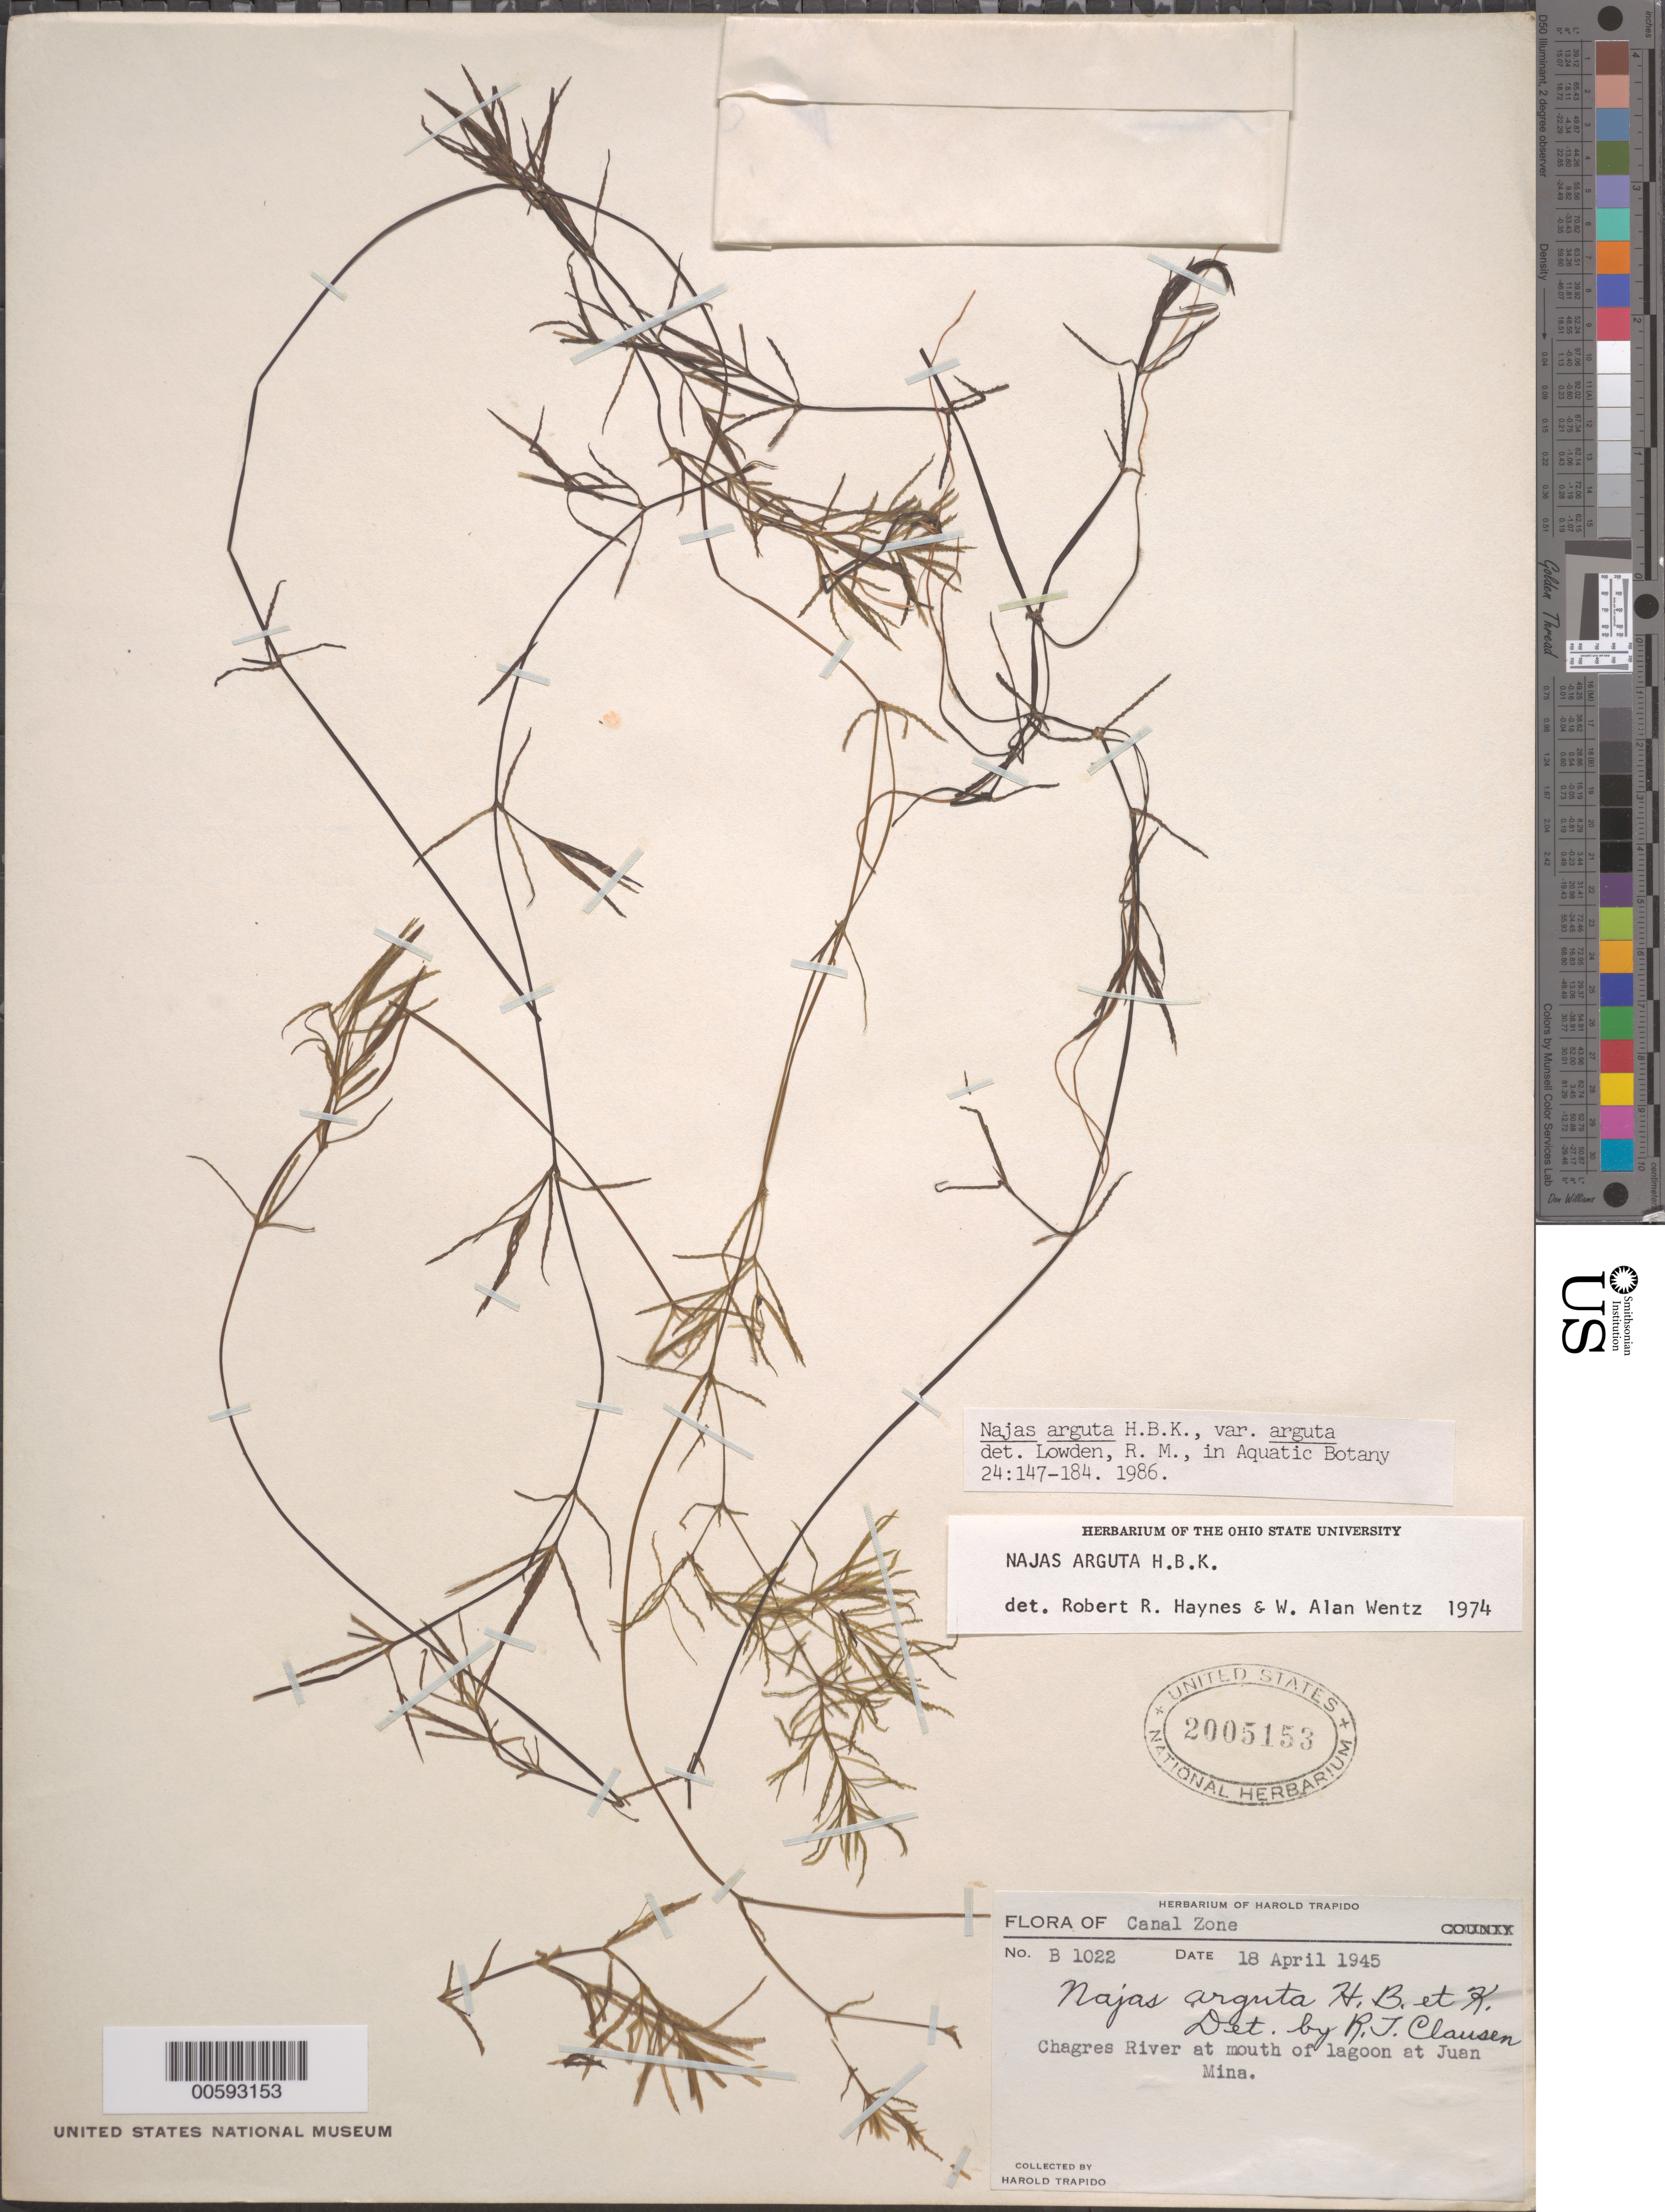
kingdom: Plantae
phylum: Tracheophyta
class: Liliopsida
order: Alismatales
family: Hydrocharitaceae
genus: Najas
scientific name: Najas arguta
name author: Kunth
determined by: Haynes, R. R.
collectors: H. Trapido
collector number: b1022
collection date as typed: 18 Apr 1945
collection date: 1945-04-18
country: Panama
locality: Chagres River at mojuth of Lagoon at Juan Mina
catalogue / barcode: US 2005153